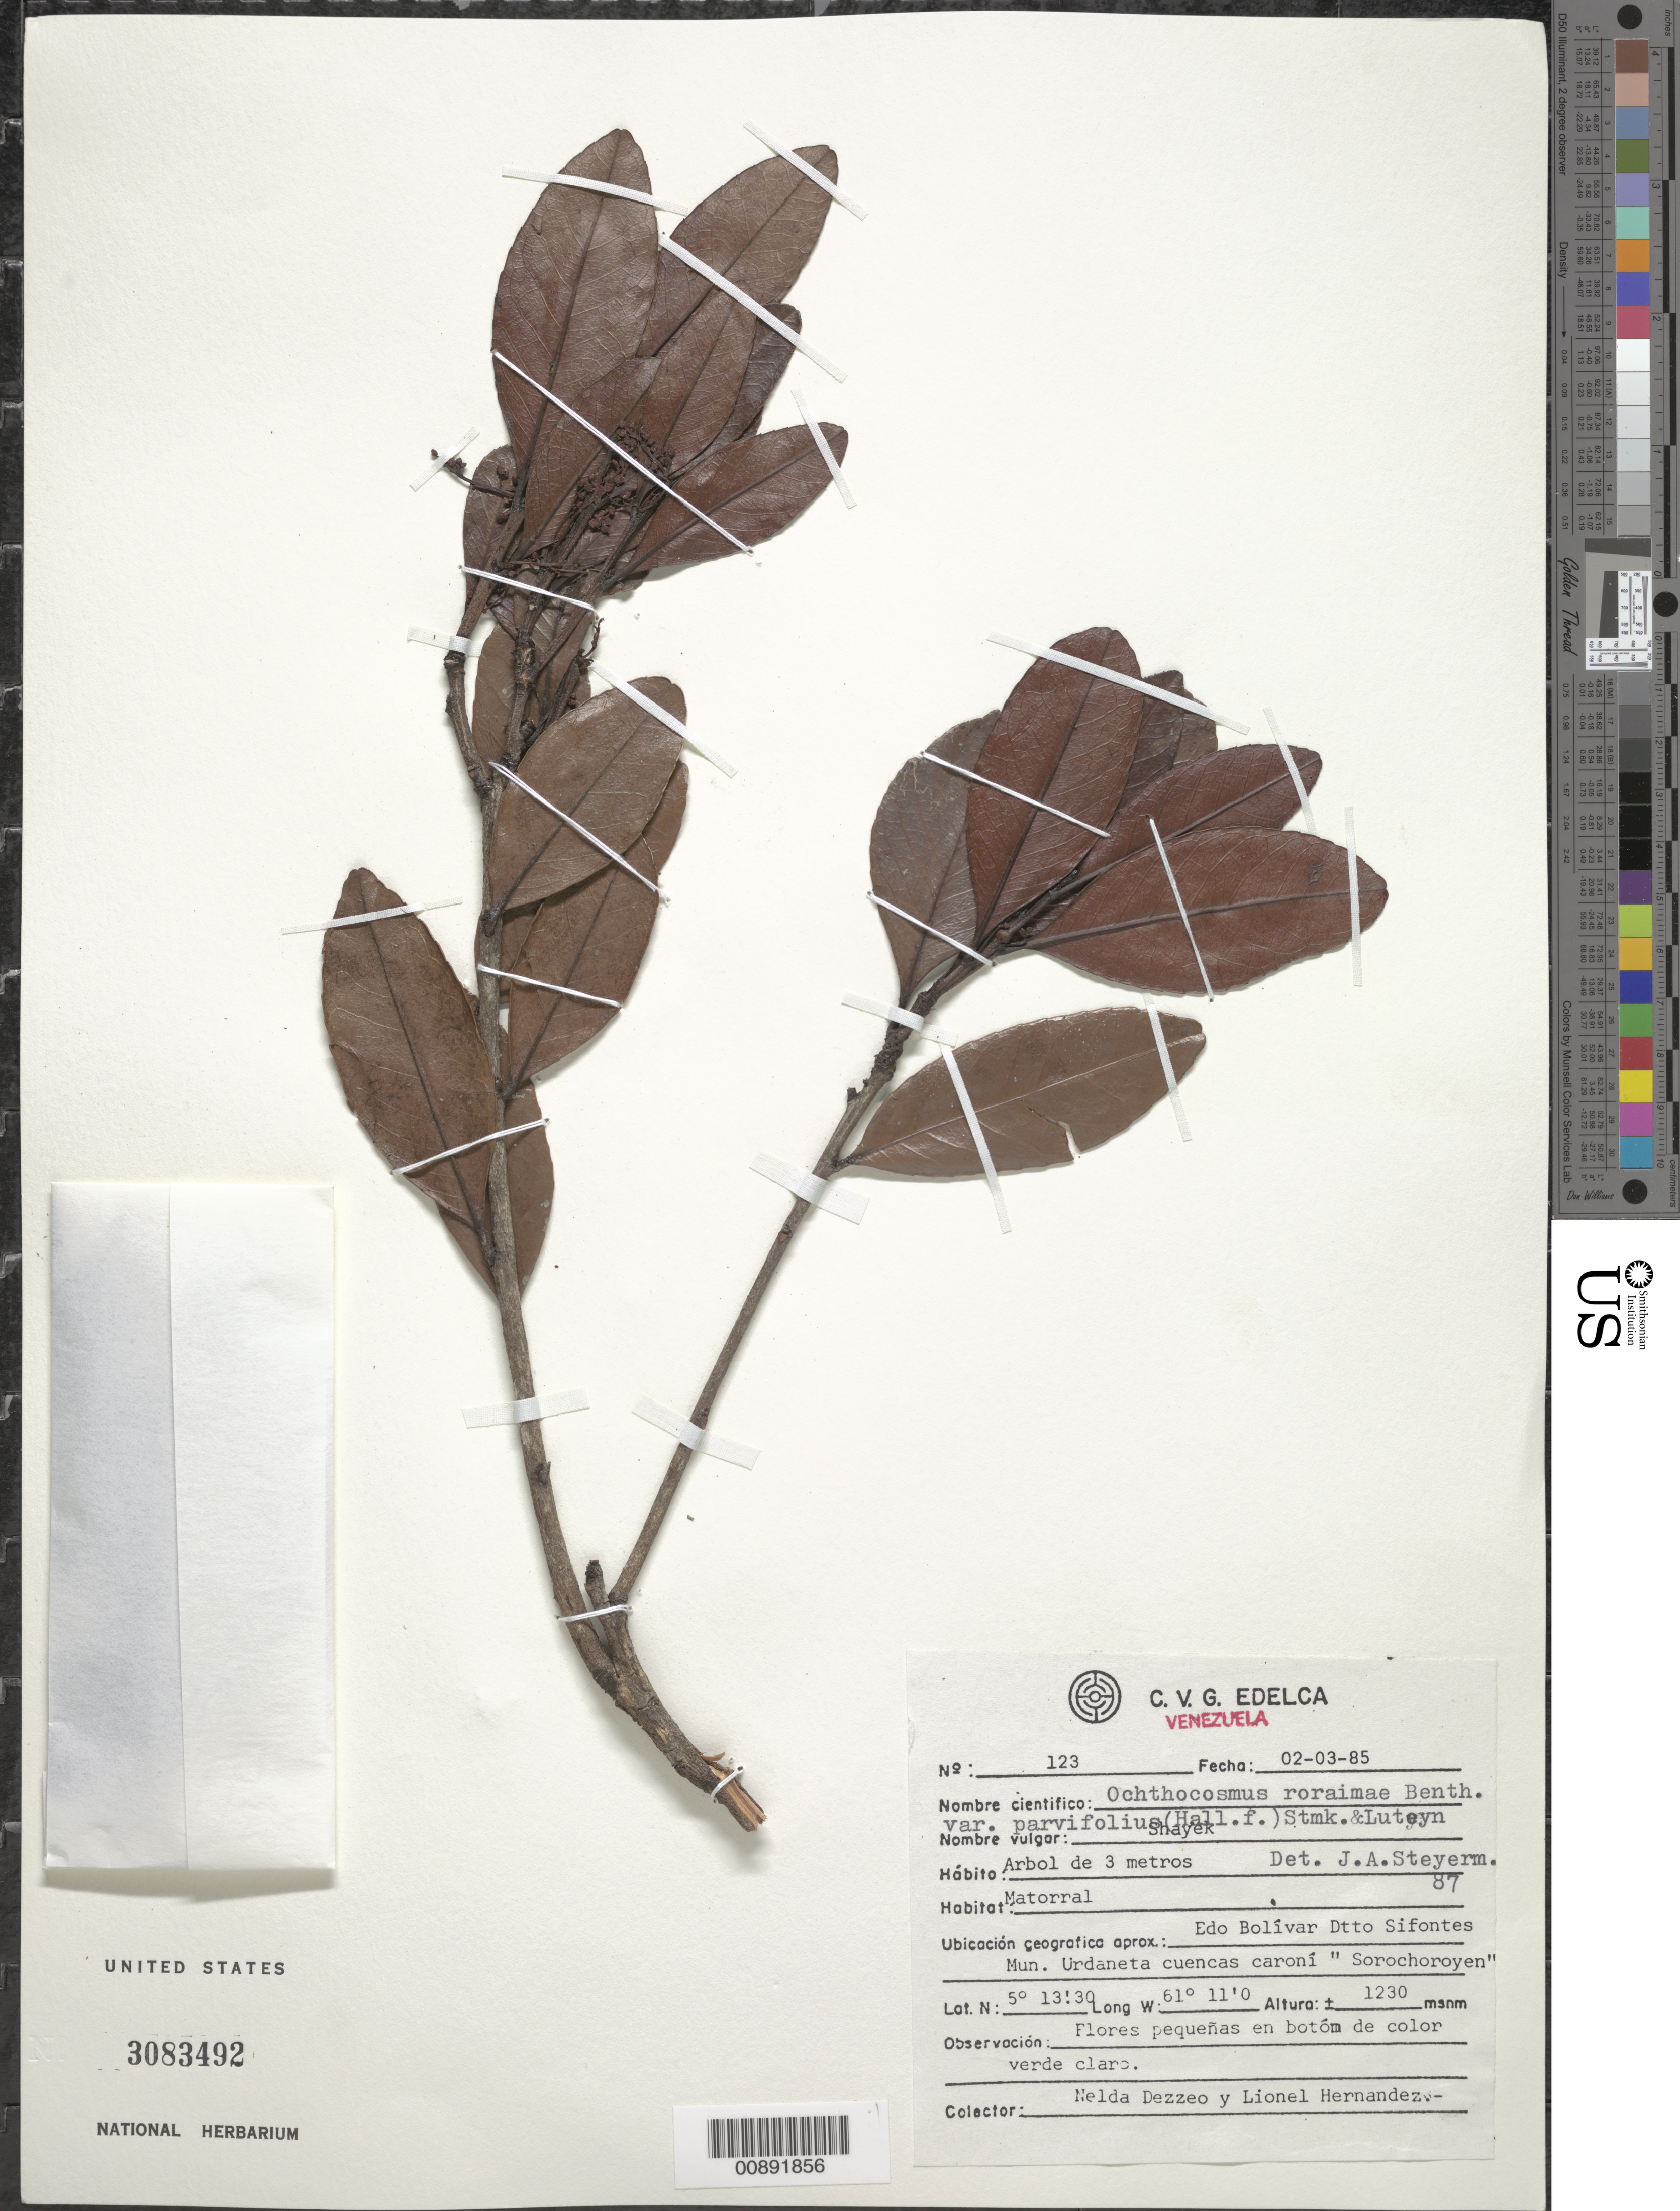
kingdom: Plantae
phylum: Tracheophyta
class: Magnoliopsida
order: Malpighiales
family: Ixonanthaceae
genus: Ochthocosmus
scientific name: Ochthocosmus roraimae var. parvifolius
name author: (Hallier f.) Steyerm.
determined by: Steyermark, Julian A., (VEN)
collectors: N. Dezzeo & L. Hernández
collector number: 123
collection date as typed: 2-Mar-85 or 3-Feb-85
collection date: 1985-02-03 or 1985-03-02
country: Venezuela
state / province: Bolívar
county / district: Sifontes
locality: Mun. Urdaneta, Cuenca Caroní, "Sorochoroven"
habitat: Matorral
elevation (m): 1230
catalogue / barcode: US 3083492